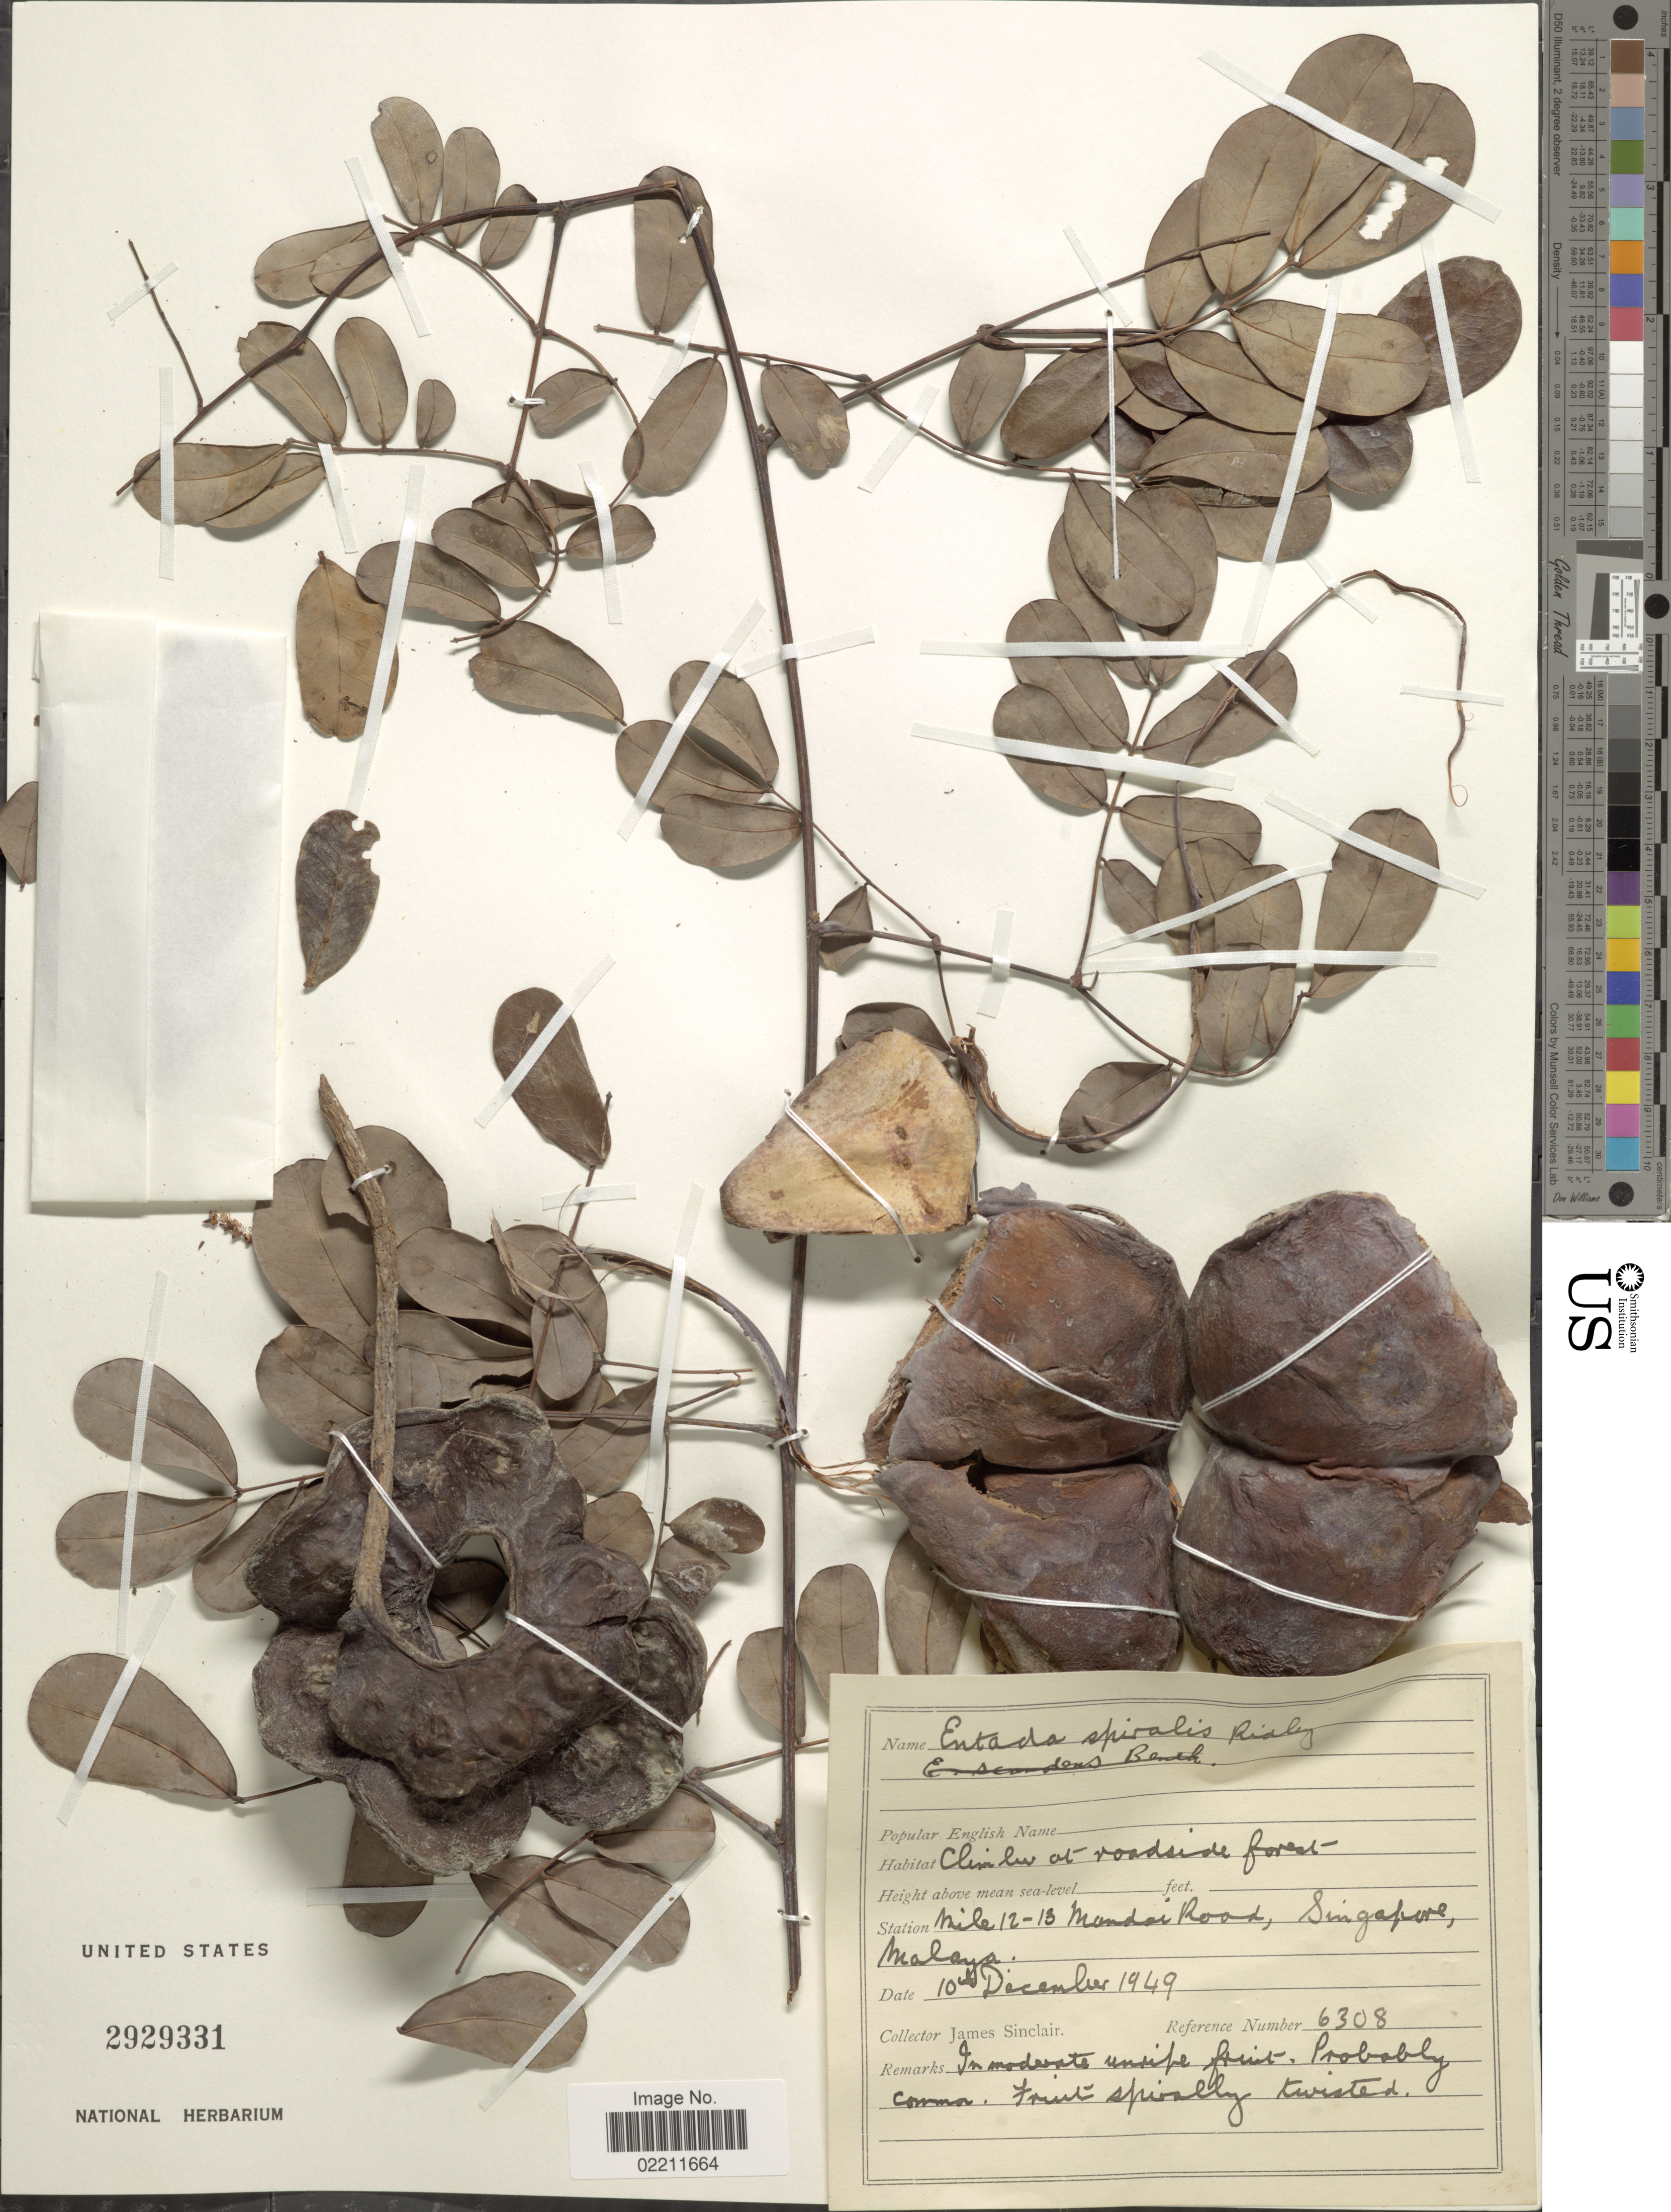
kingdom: Plantae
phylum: Tracheophyta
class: Magnoliopsida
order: Fabales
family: Fabaceae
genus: Entada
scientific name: Entada spiralis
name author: Ridl.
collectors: J. Sinclair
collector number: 6308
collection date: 1949-12-10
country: Singapore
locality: Mile 12-13 Mandai Road, Singapore,Malaya.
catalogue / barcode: US 2929331